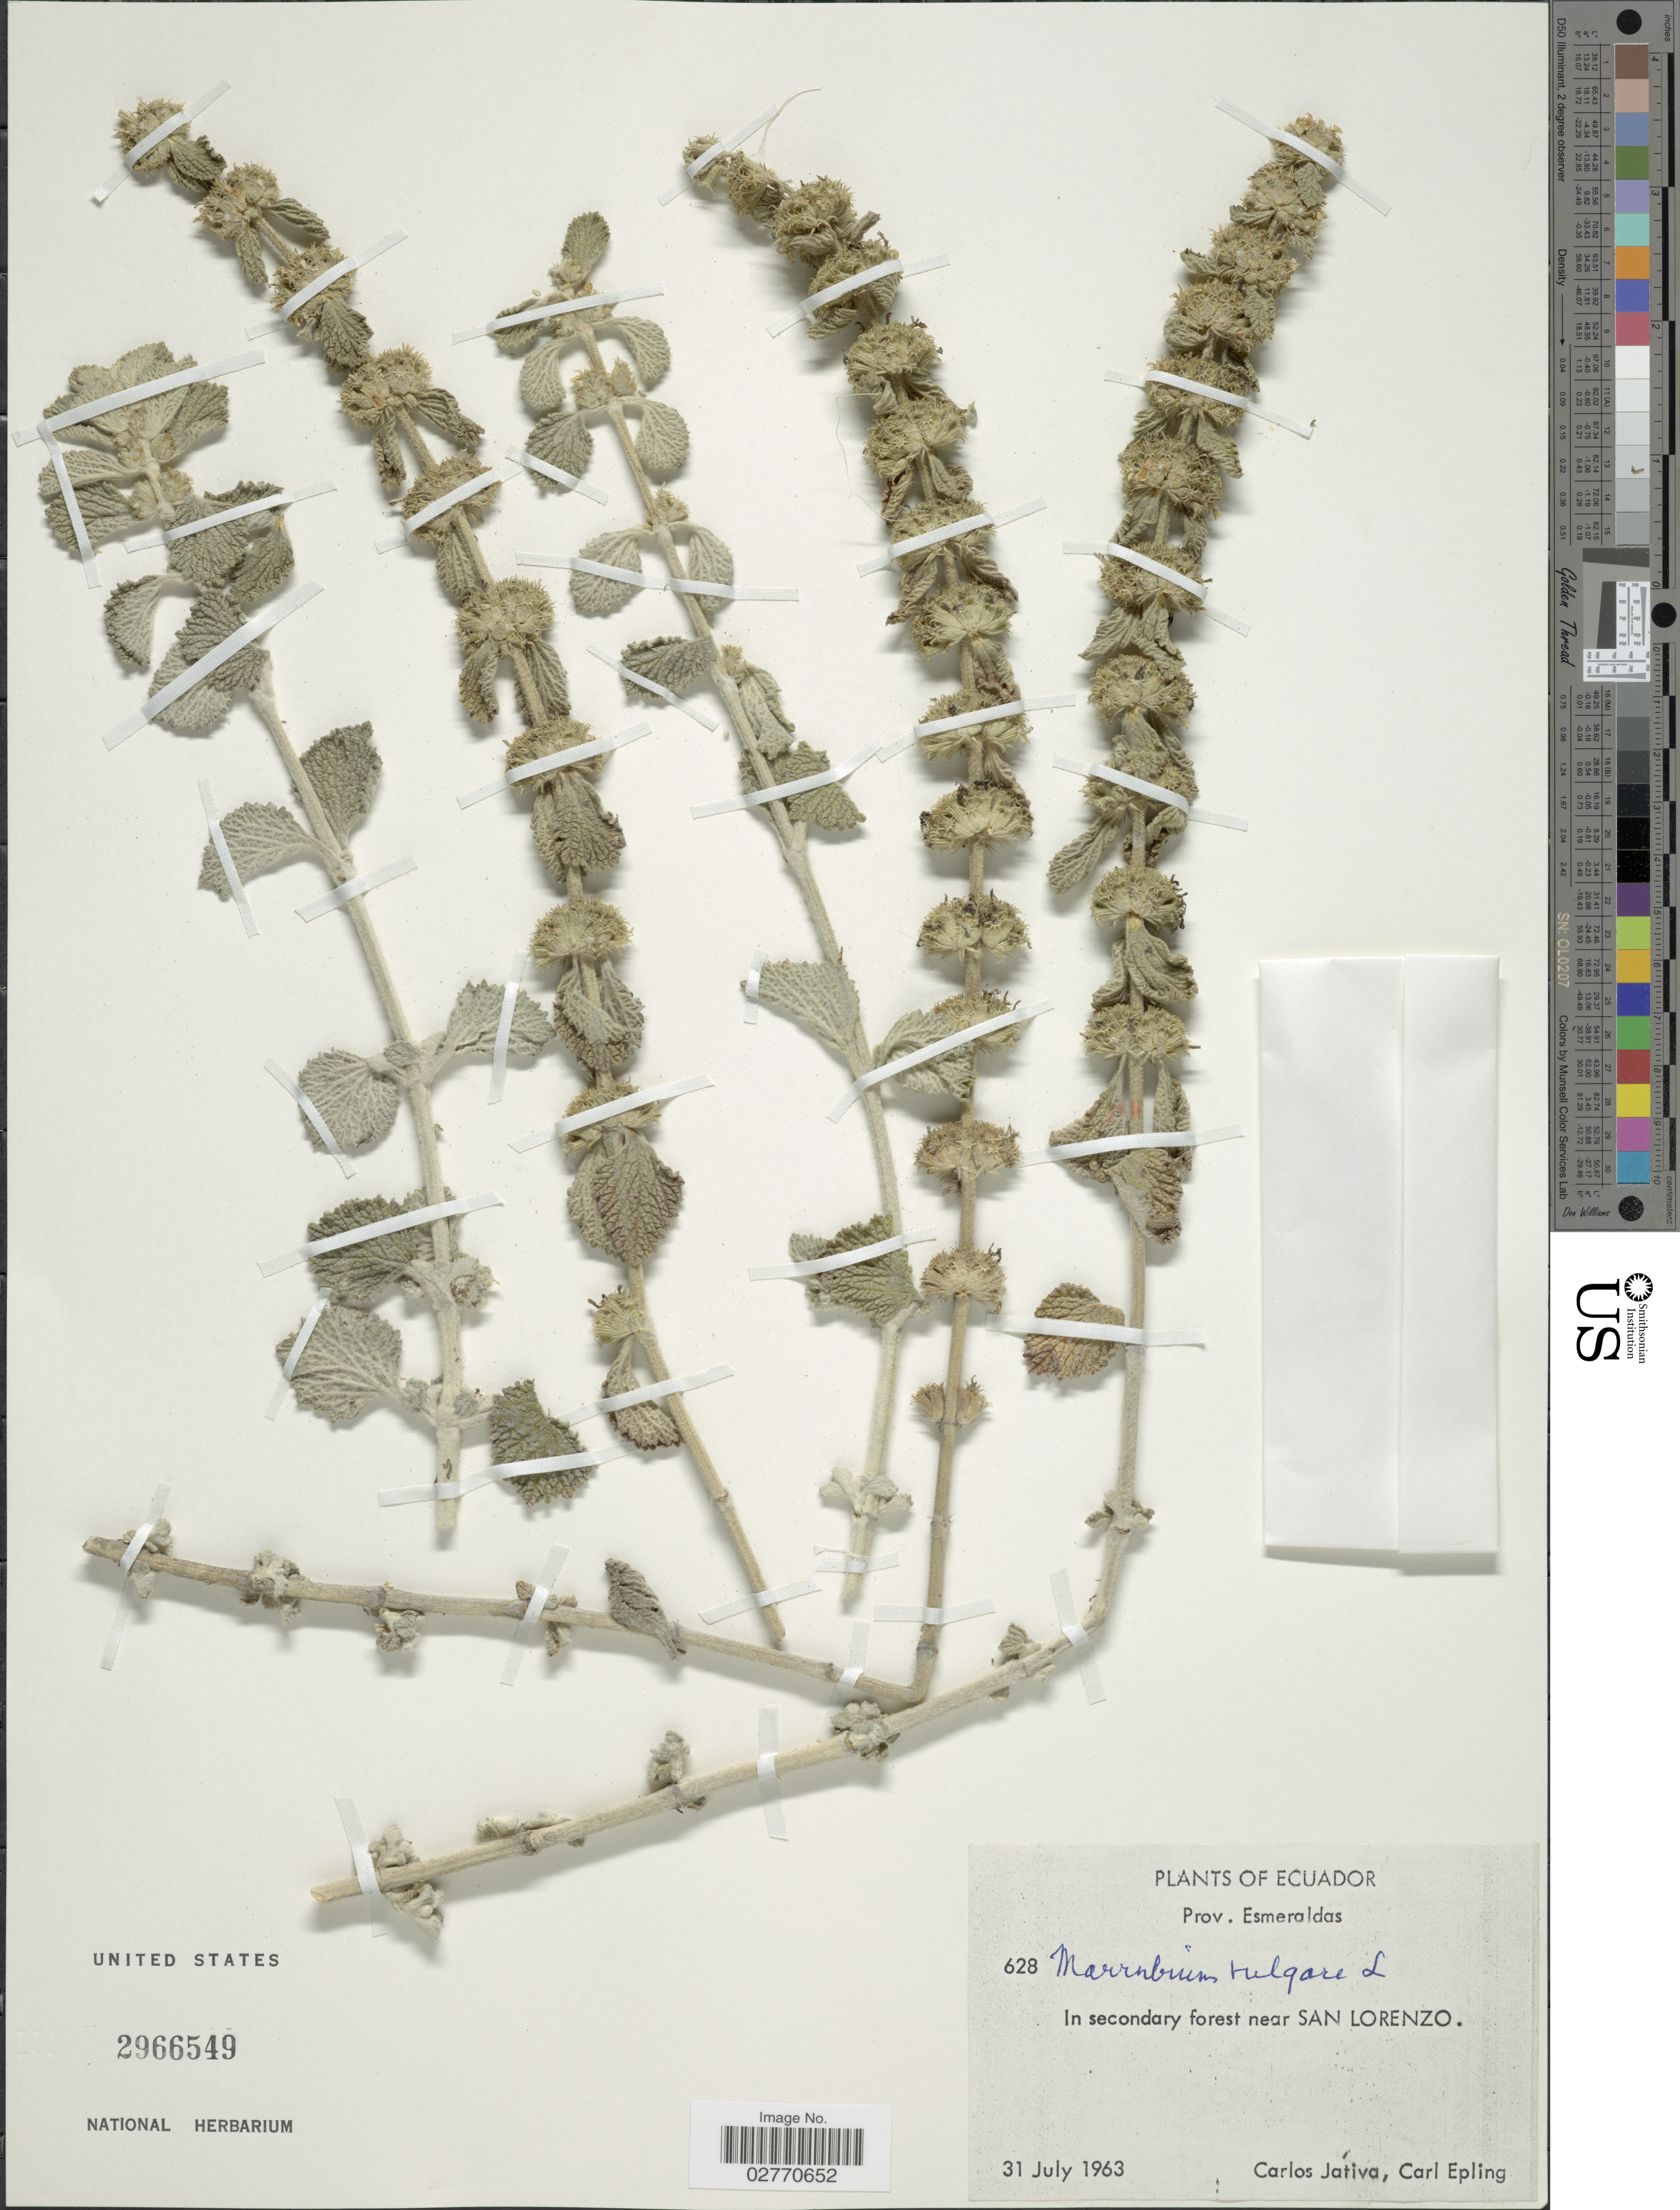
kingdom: Plantae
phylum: Tracheophyta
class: Magnoliopsida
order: Lamiales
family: Lamiaceae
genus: Marrubium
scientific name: Marrubium vulgare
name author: L.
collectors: C. D. Játiva & C. C. Epling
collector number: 628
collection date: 1963-07-31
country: Ecuador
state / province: Esmeraldas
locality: In secondary forest near San Lorenzo.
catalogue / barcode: US 2966549